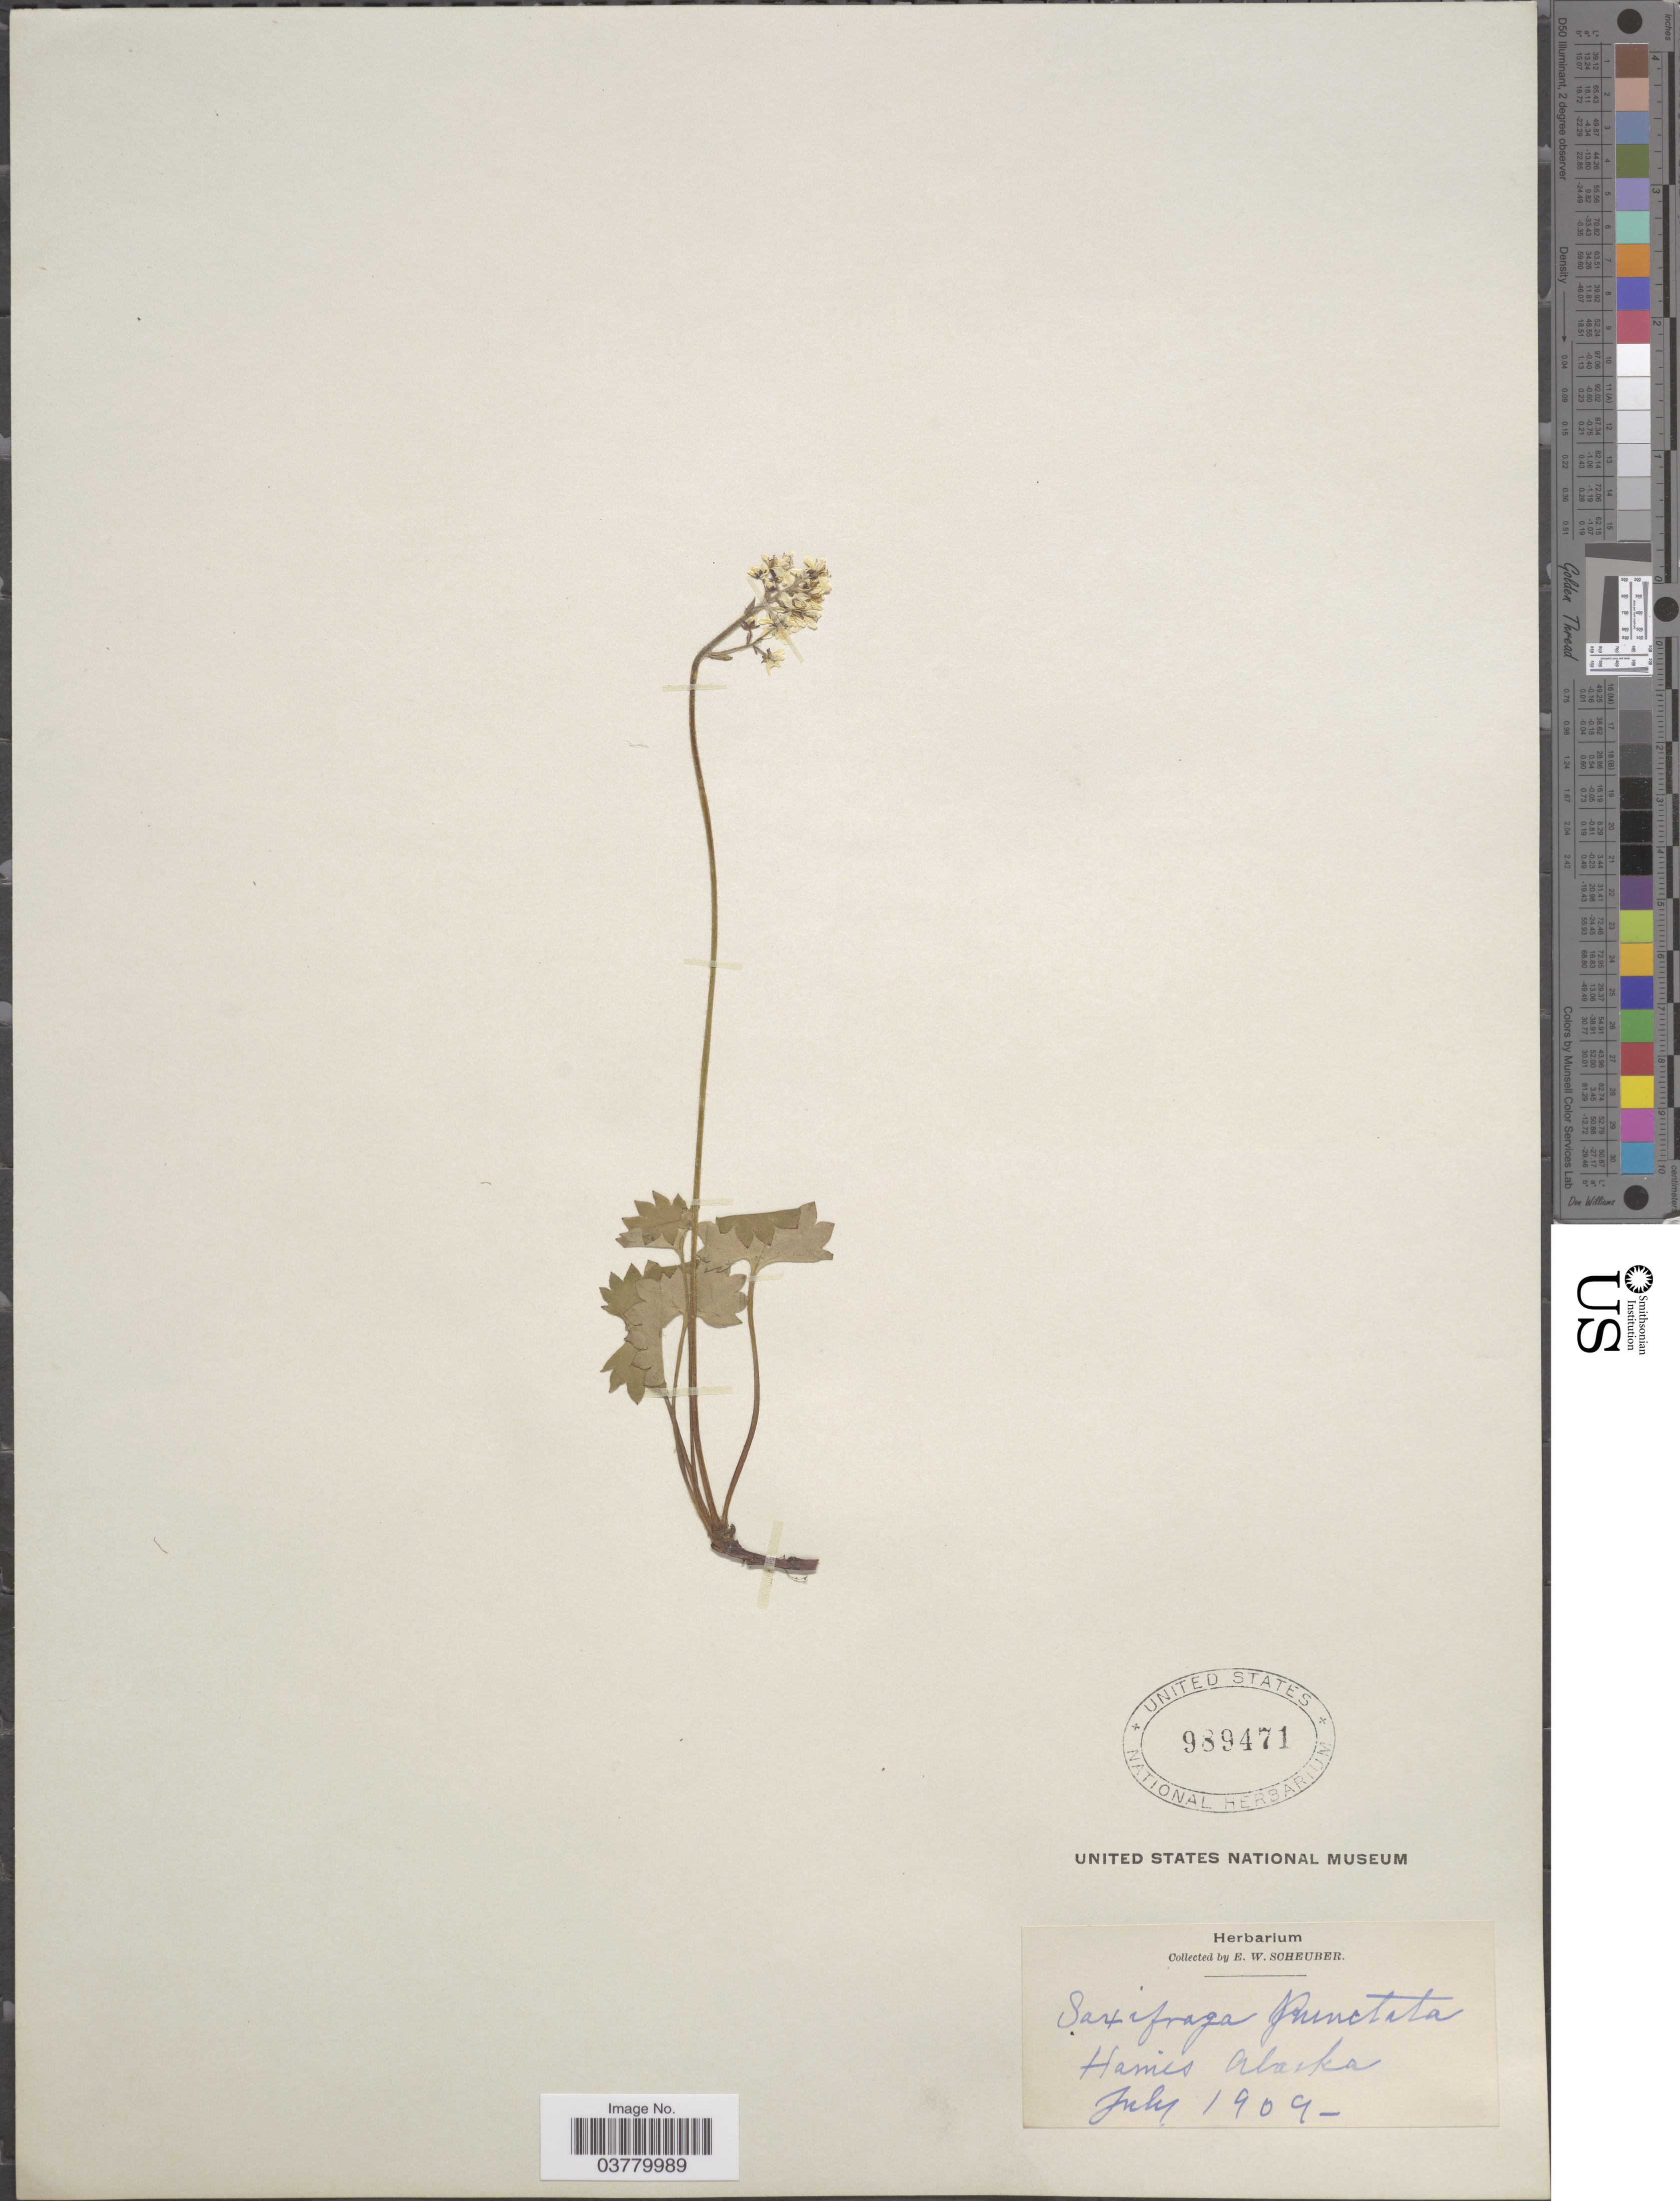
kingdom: Plantae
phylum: Tracheophyta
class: Magnoliopsida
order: Saxifragales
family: Saxifragaceae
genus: Micranthes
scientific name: Micranthes nelsoniana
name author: (D. Don) Small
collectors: E. Scheuber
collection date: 1909-07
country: United States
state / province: Alaska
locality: Hames.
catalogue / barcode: US 989471